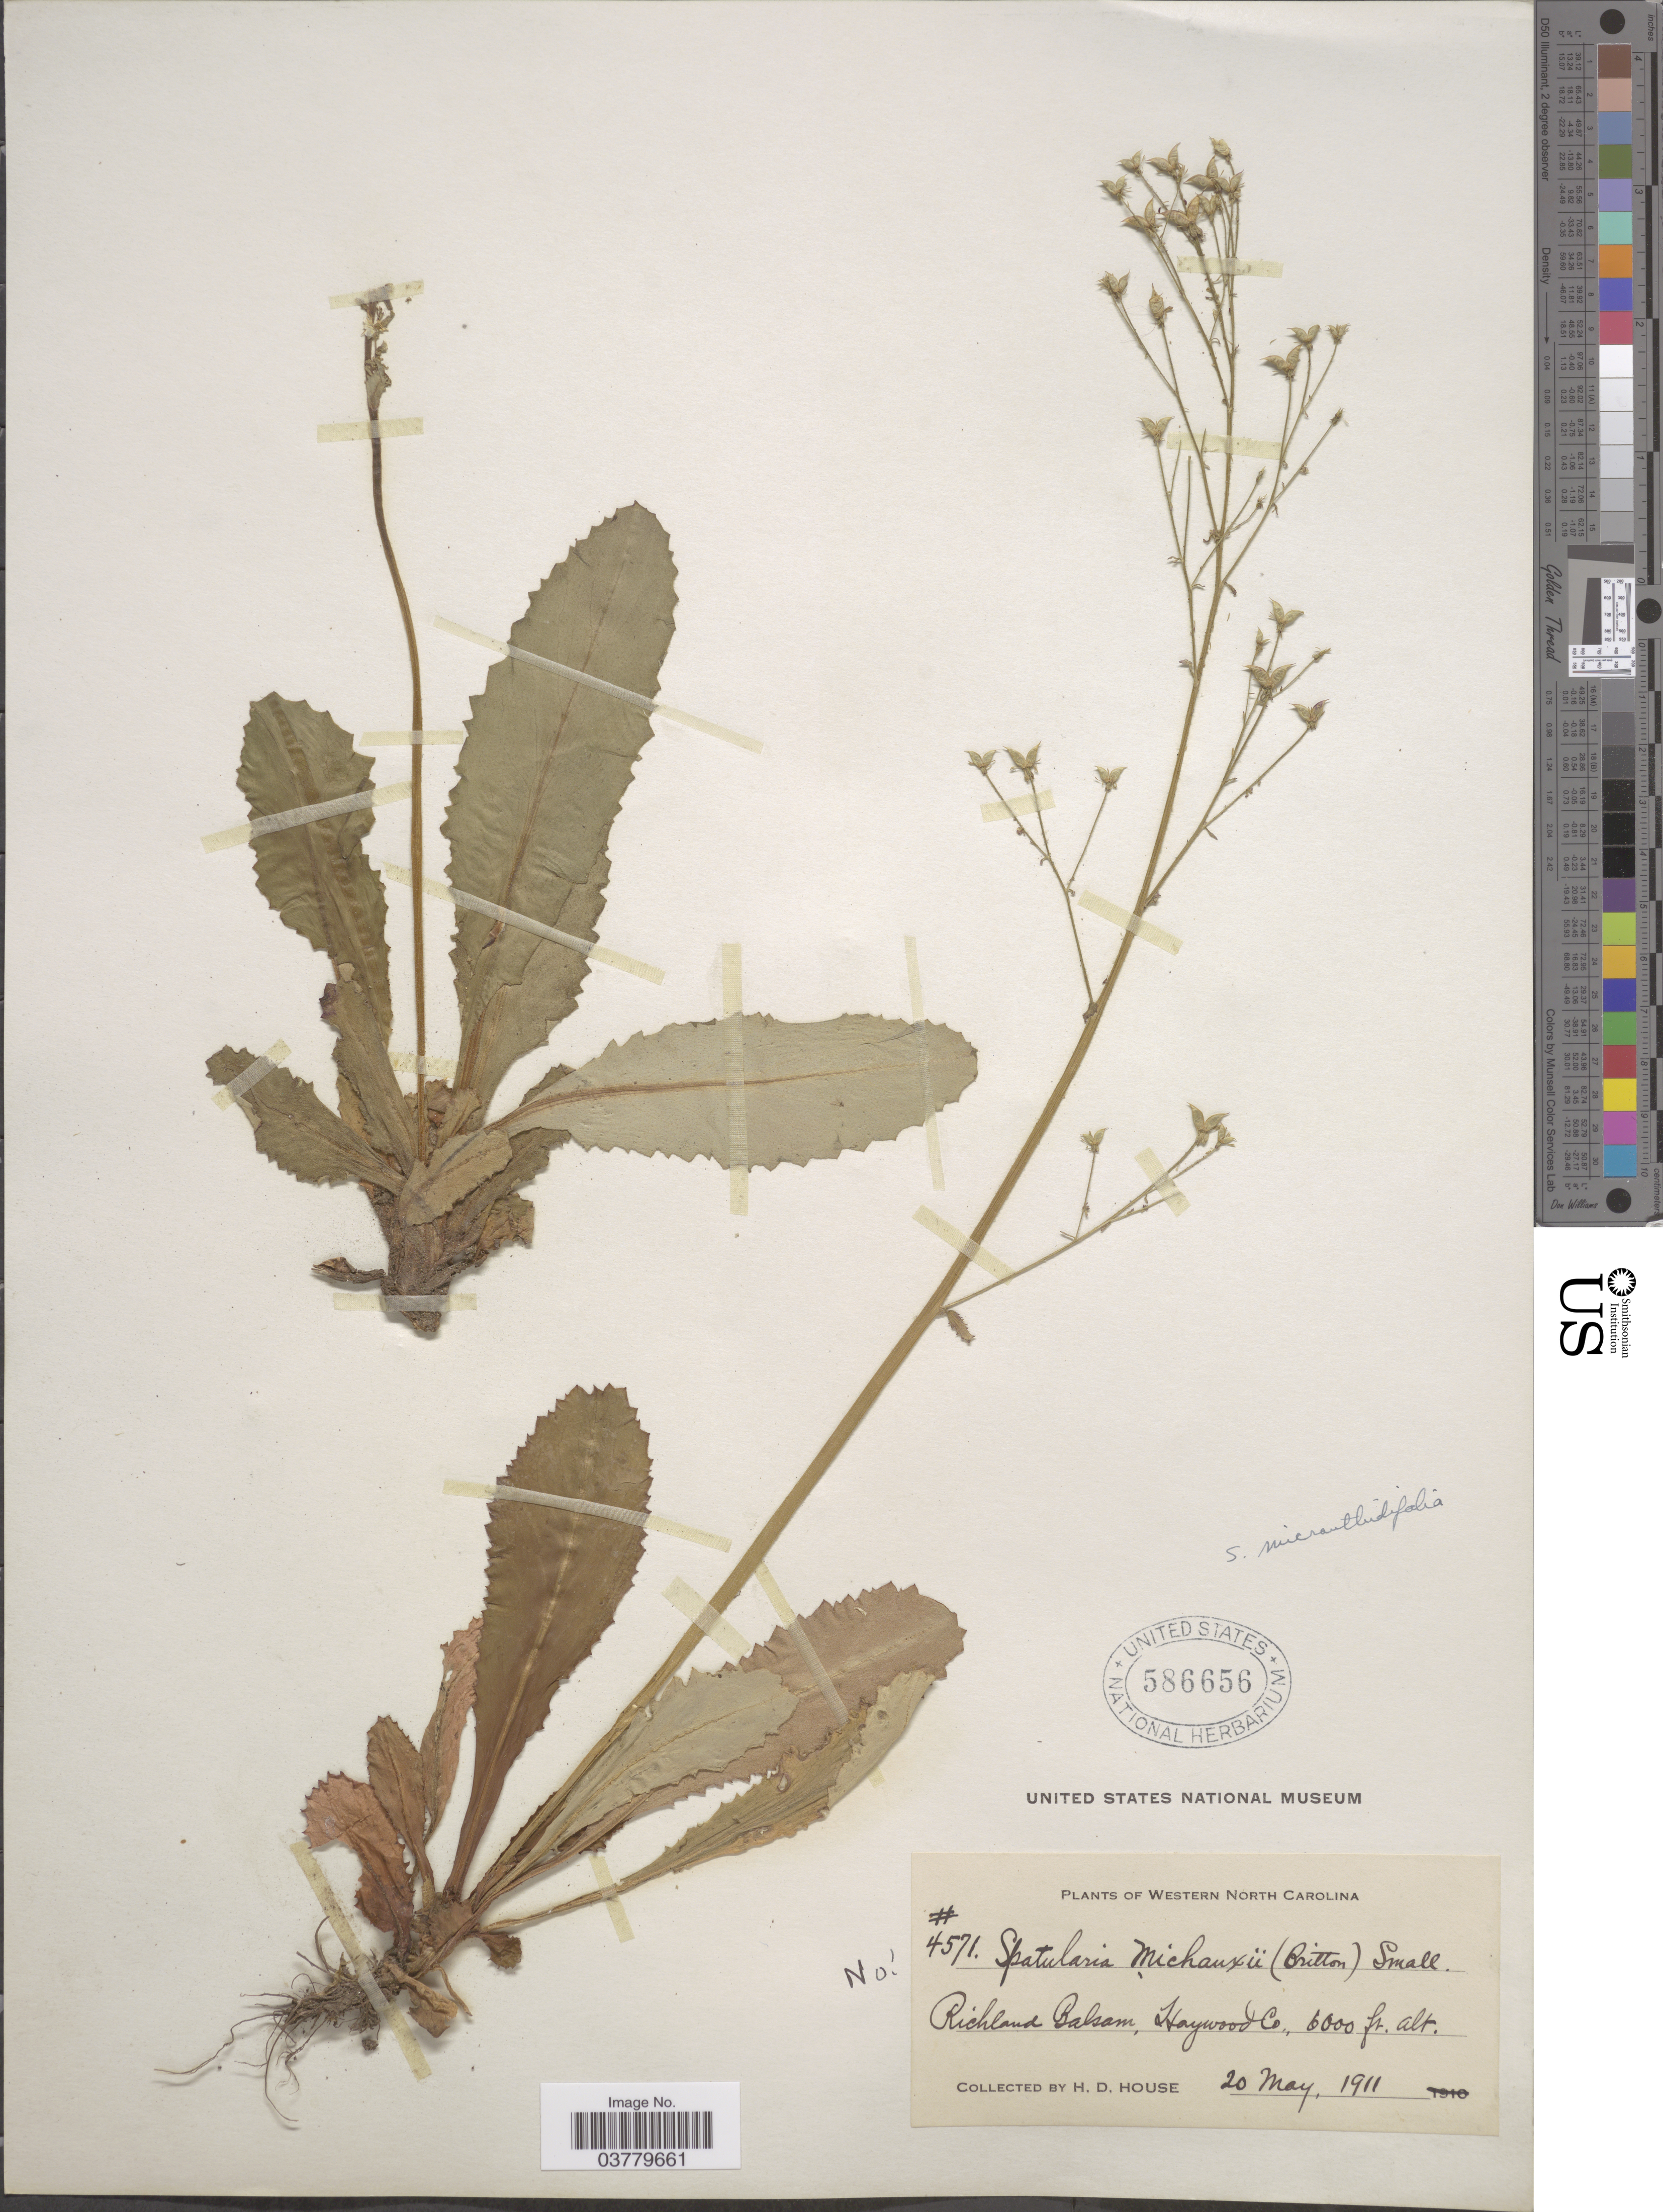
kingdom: Plantae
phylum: Tracheophyta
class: Magnoliopsida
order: Saxifragales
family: Saxifragaceae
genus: Micranthes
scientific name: Micranthes micranthidifolia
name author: (Haw.) Small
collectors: H. D. House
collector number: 4571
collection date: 1911-05-20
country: United States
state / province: North Carolina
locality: Western North Carolina. Richland Balsam, Haywood Co.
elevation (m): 1829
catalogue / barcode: US 586656